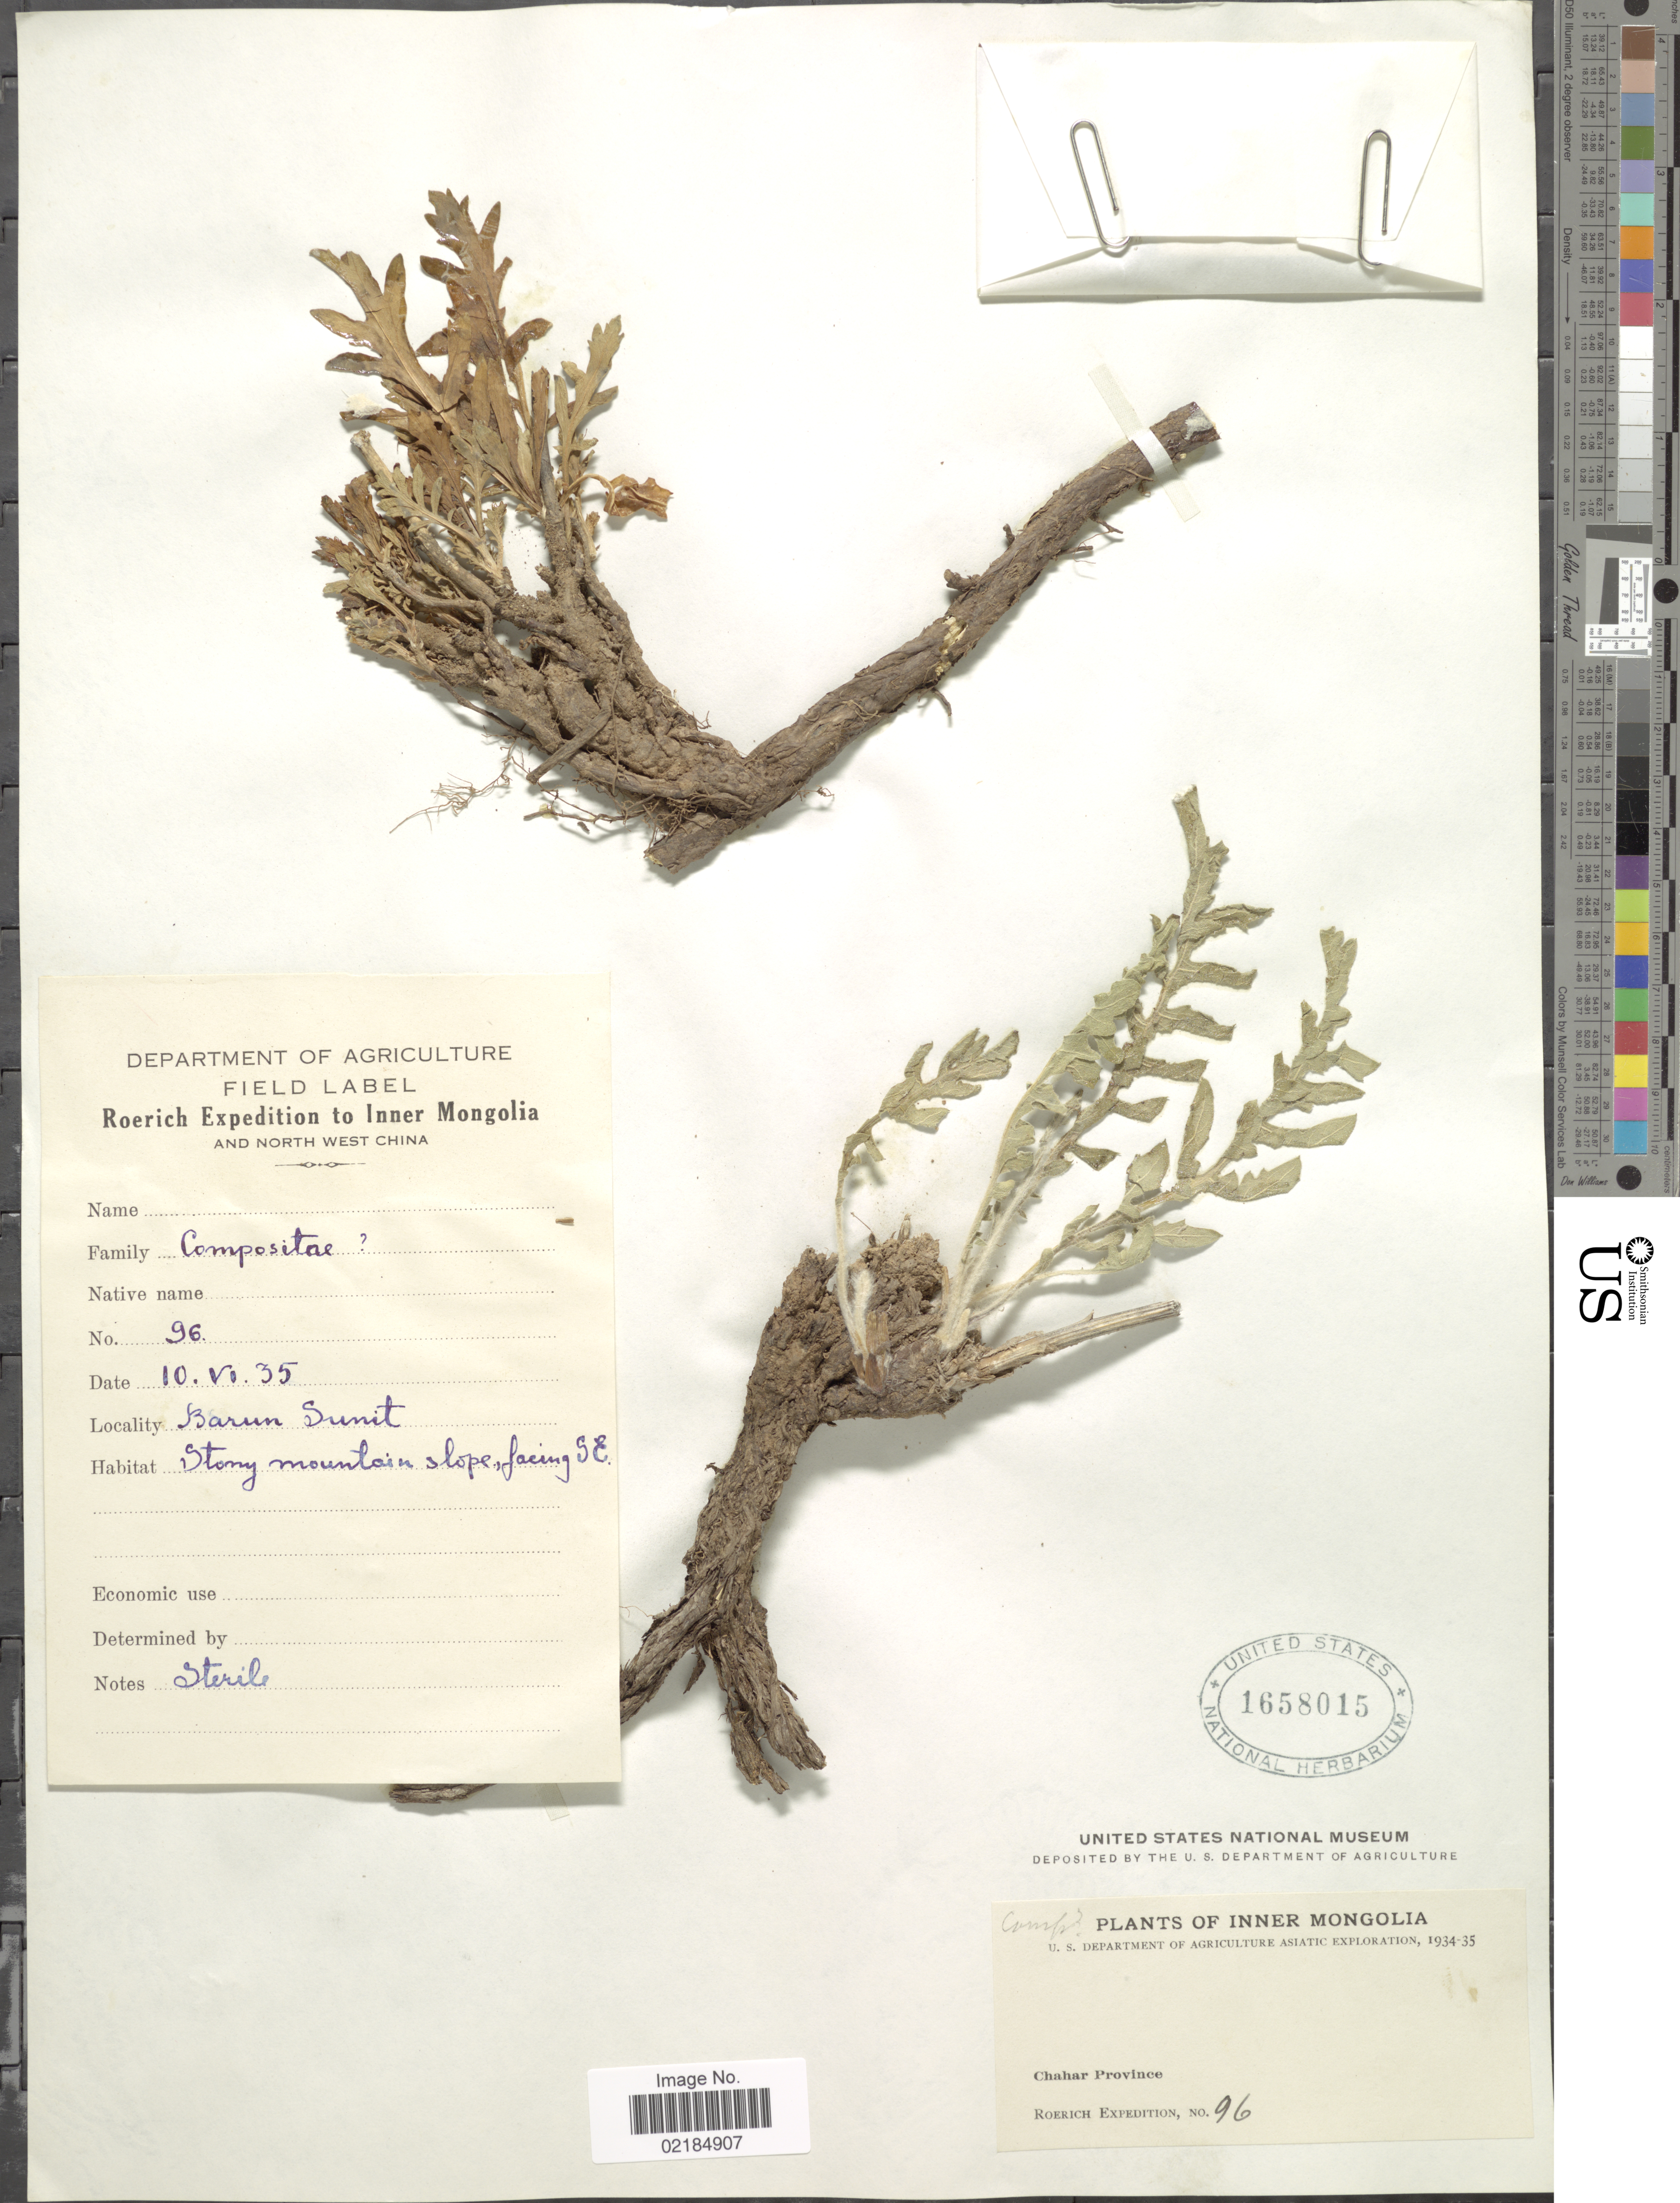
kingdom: Plantae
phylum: Tracheophyta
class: Magnoliopsida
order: Asterales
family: Asteraceae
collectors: Roerich Expedition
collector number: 96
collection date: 1935-06-10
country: China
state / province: Nei Monggol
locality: Inner Mongolia. Chahar Province. Barun Sunit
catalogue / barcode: US 1658015